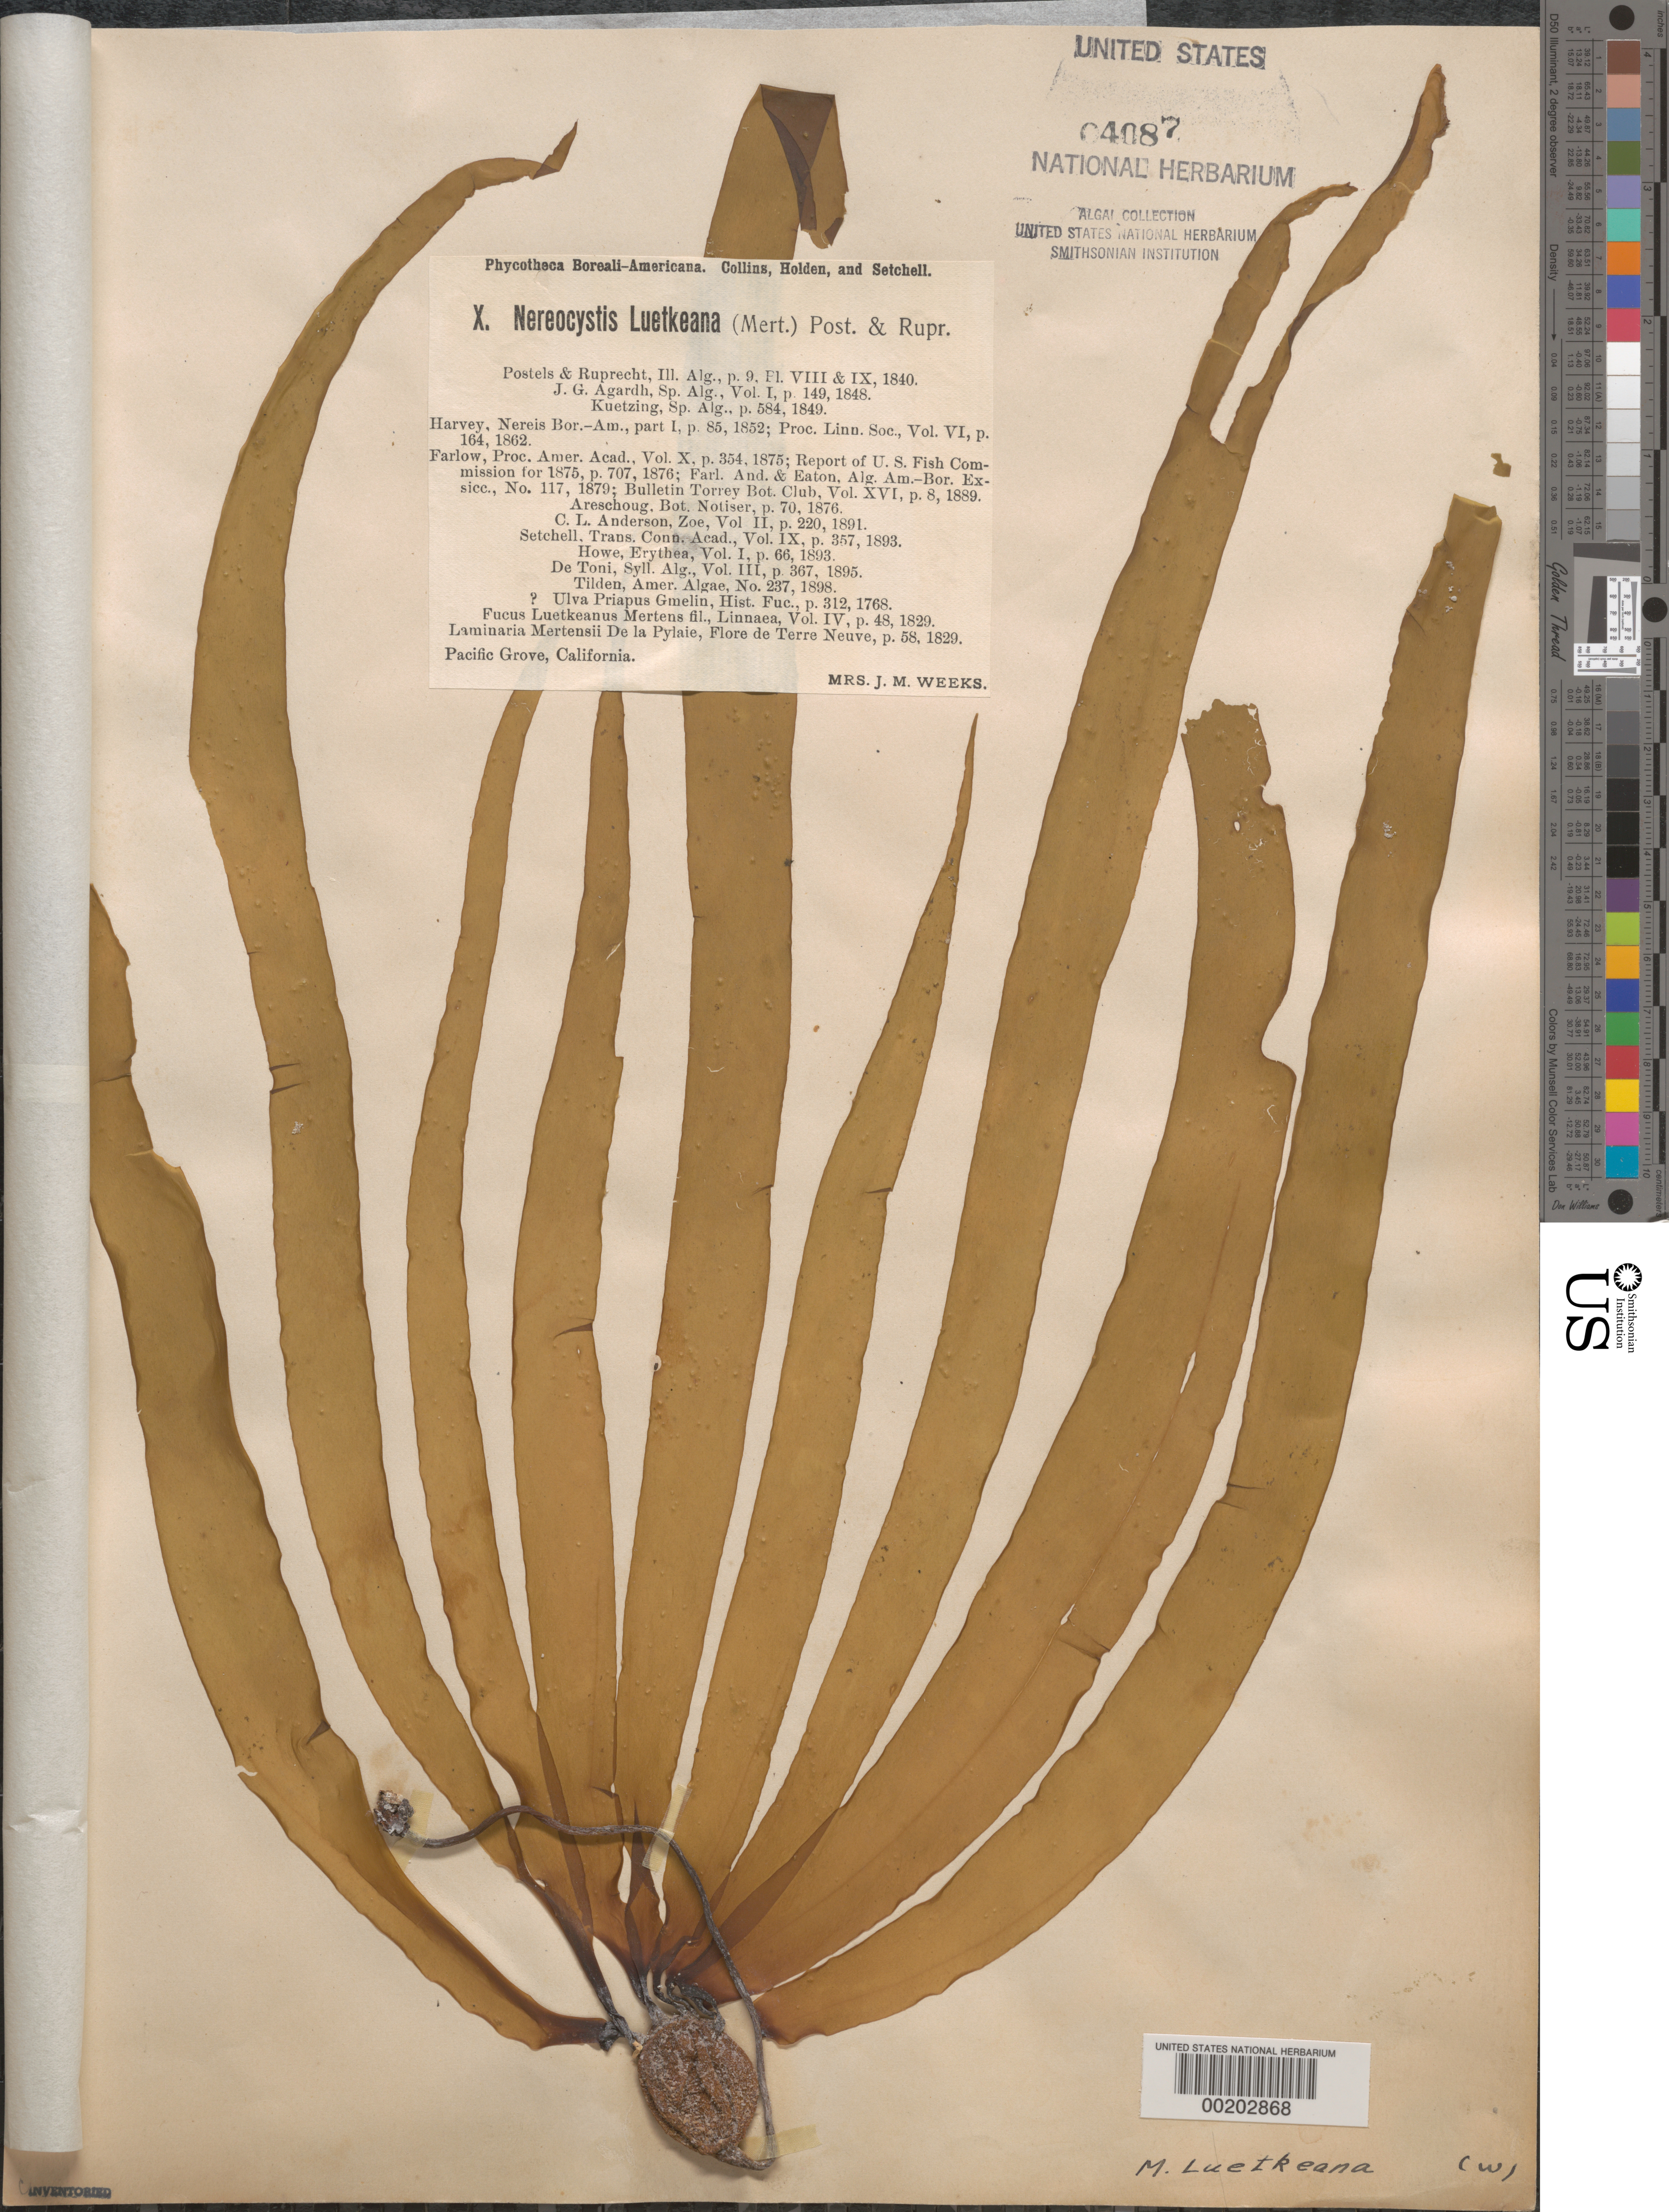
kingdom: Chromista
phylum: Ochrophyta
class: Phaeophyceae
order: Laminariales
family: Laminariaceae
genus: Nereocystis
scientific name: Nereocystis luetkeana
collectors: Mrs. J. Weeks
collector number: PB-A X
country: United States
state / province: California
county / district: Monterey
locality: Pacific Grove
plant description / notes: Collins, Holden & Setchell, Phycotheca Boreali-Americana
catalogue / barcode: US 4087